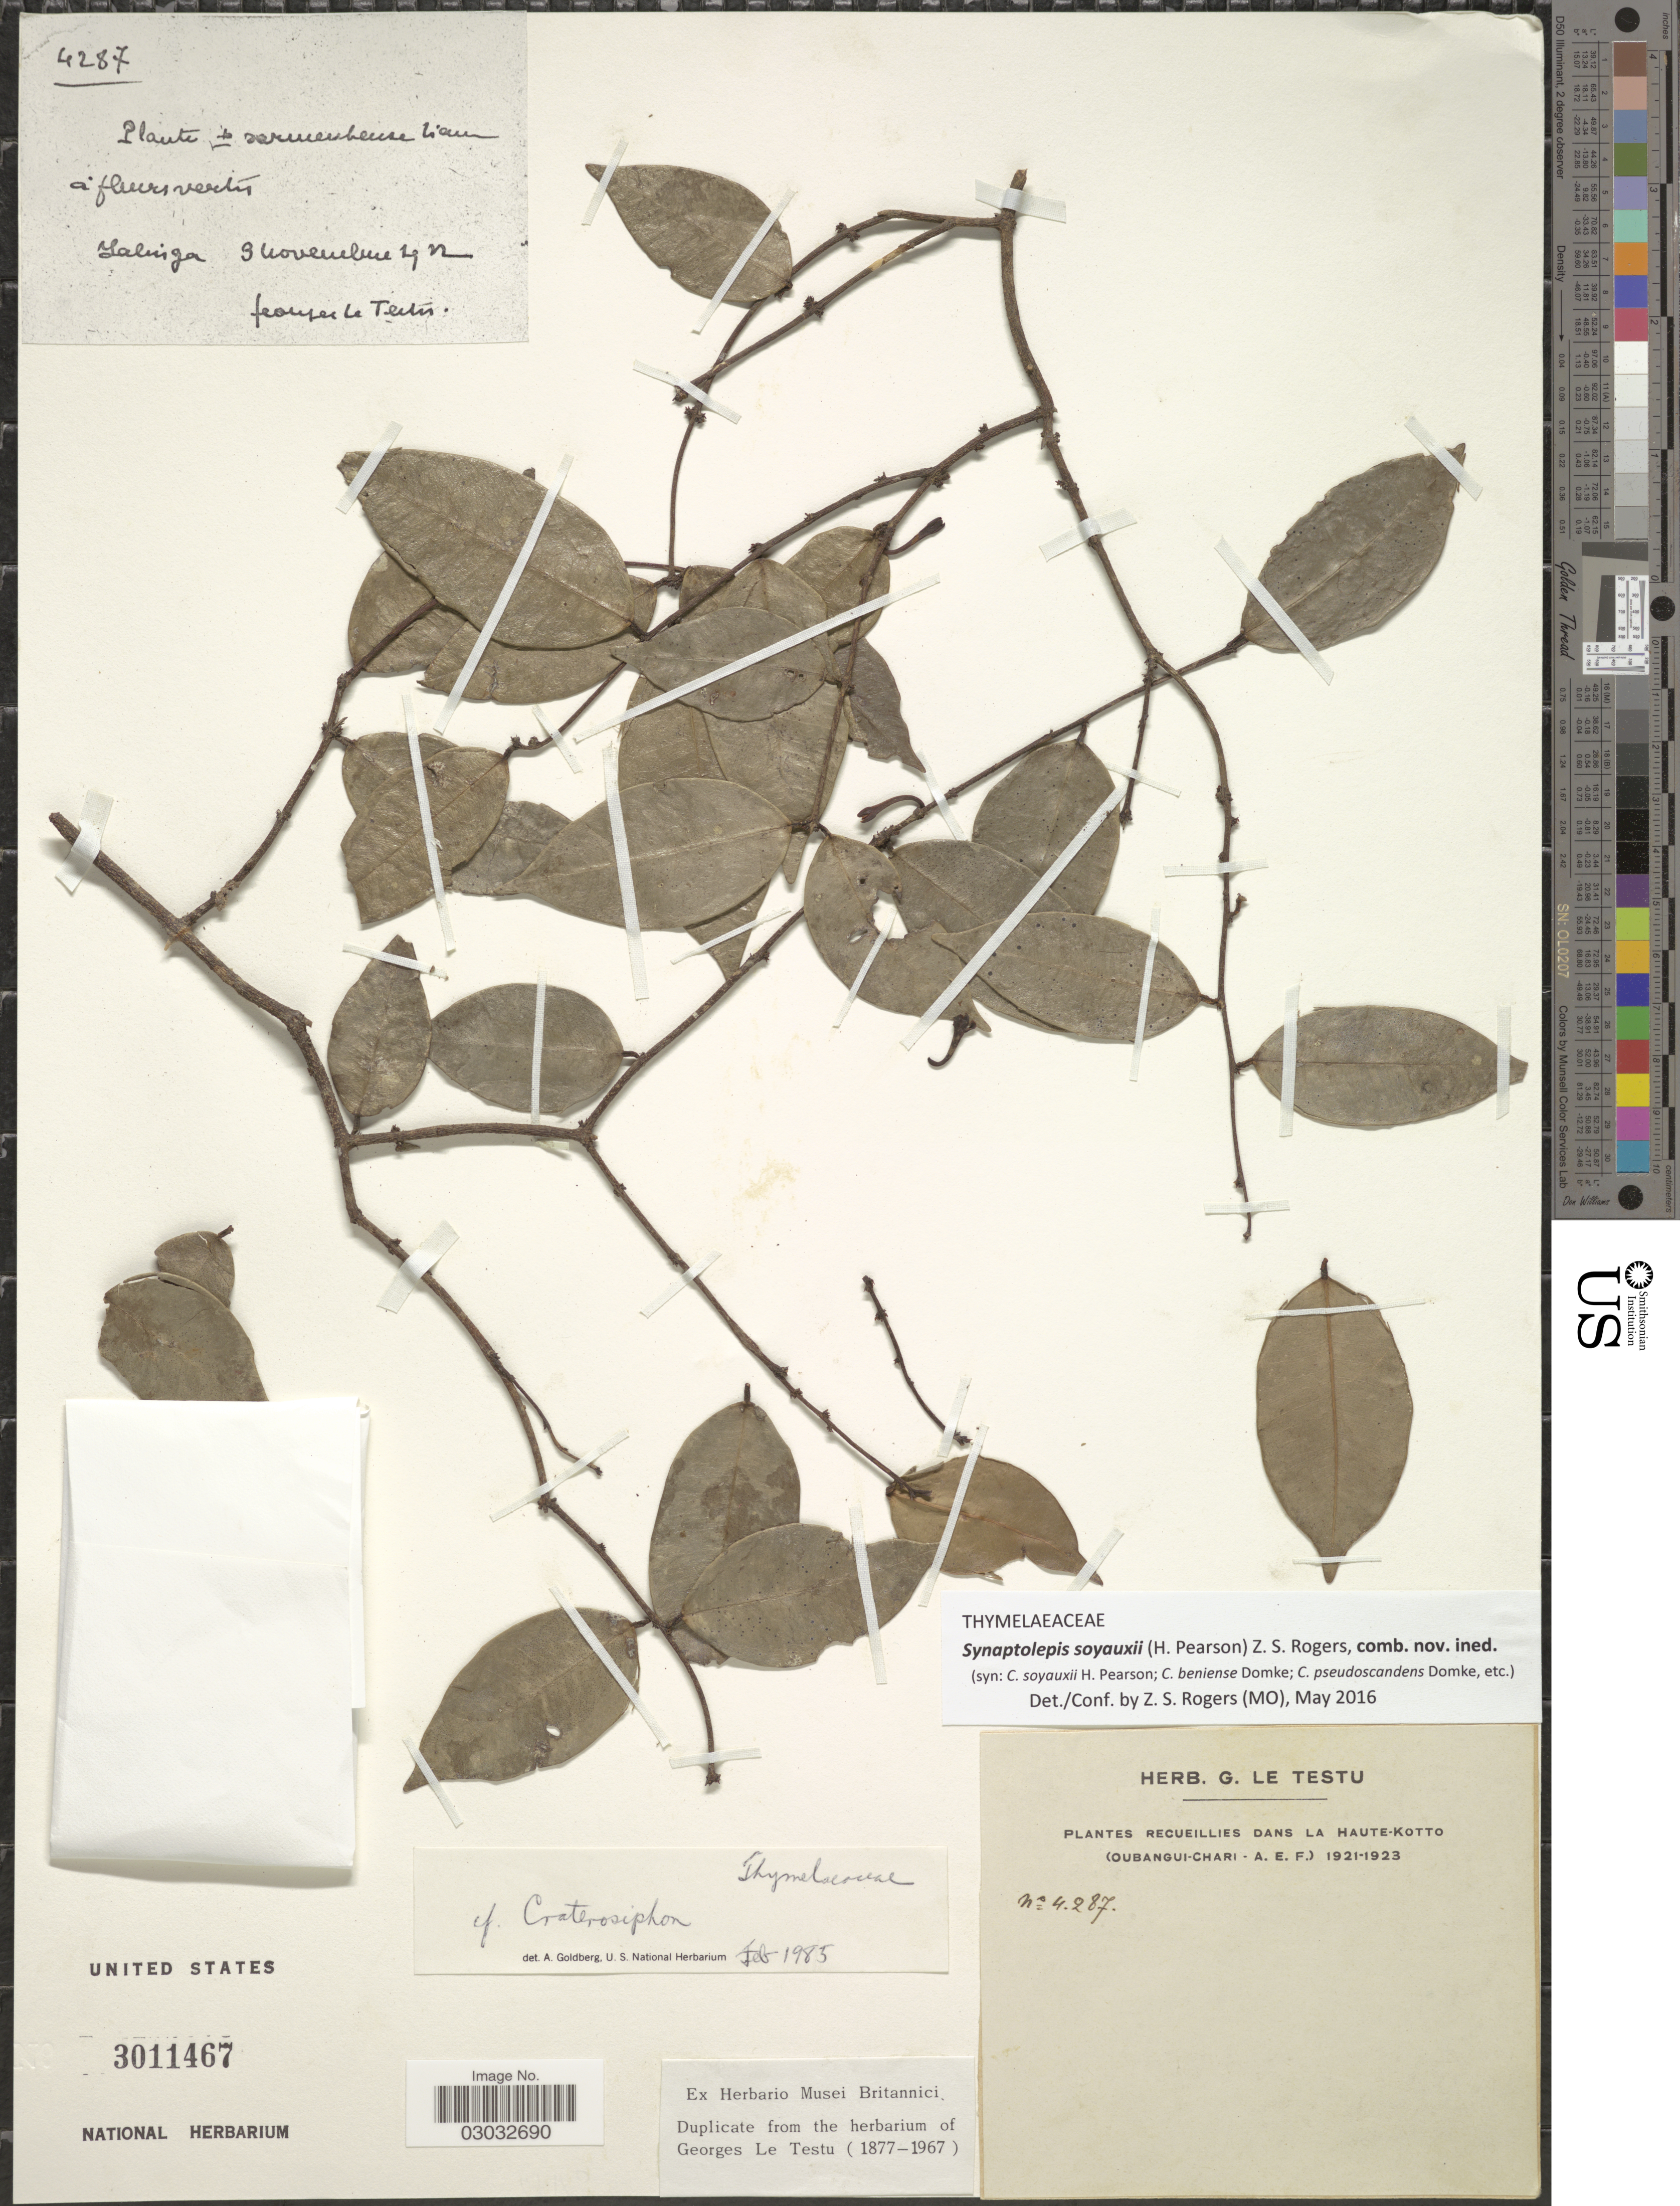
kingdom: Plantae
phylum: Tracheophyta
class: Magnoliopsida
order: Malvales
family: Thymelaeaceae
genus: Craterosiphon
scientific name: Craterosiphon sp.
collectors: G. Le Testu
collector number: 4287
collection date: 1922-11-03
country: Central African Republic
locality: Dans la Haute-Kotto (Oubangui-Chari - A.E.F.). Yalinga.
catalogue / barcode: US 3011467